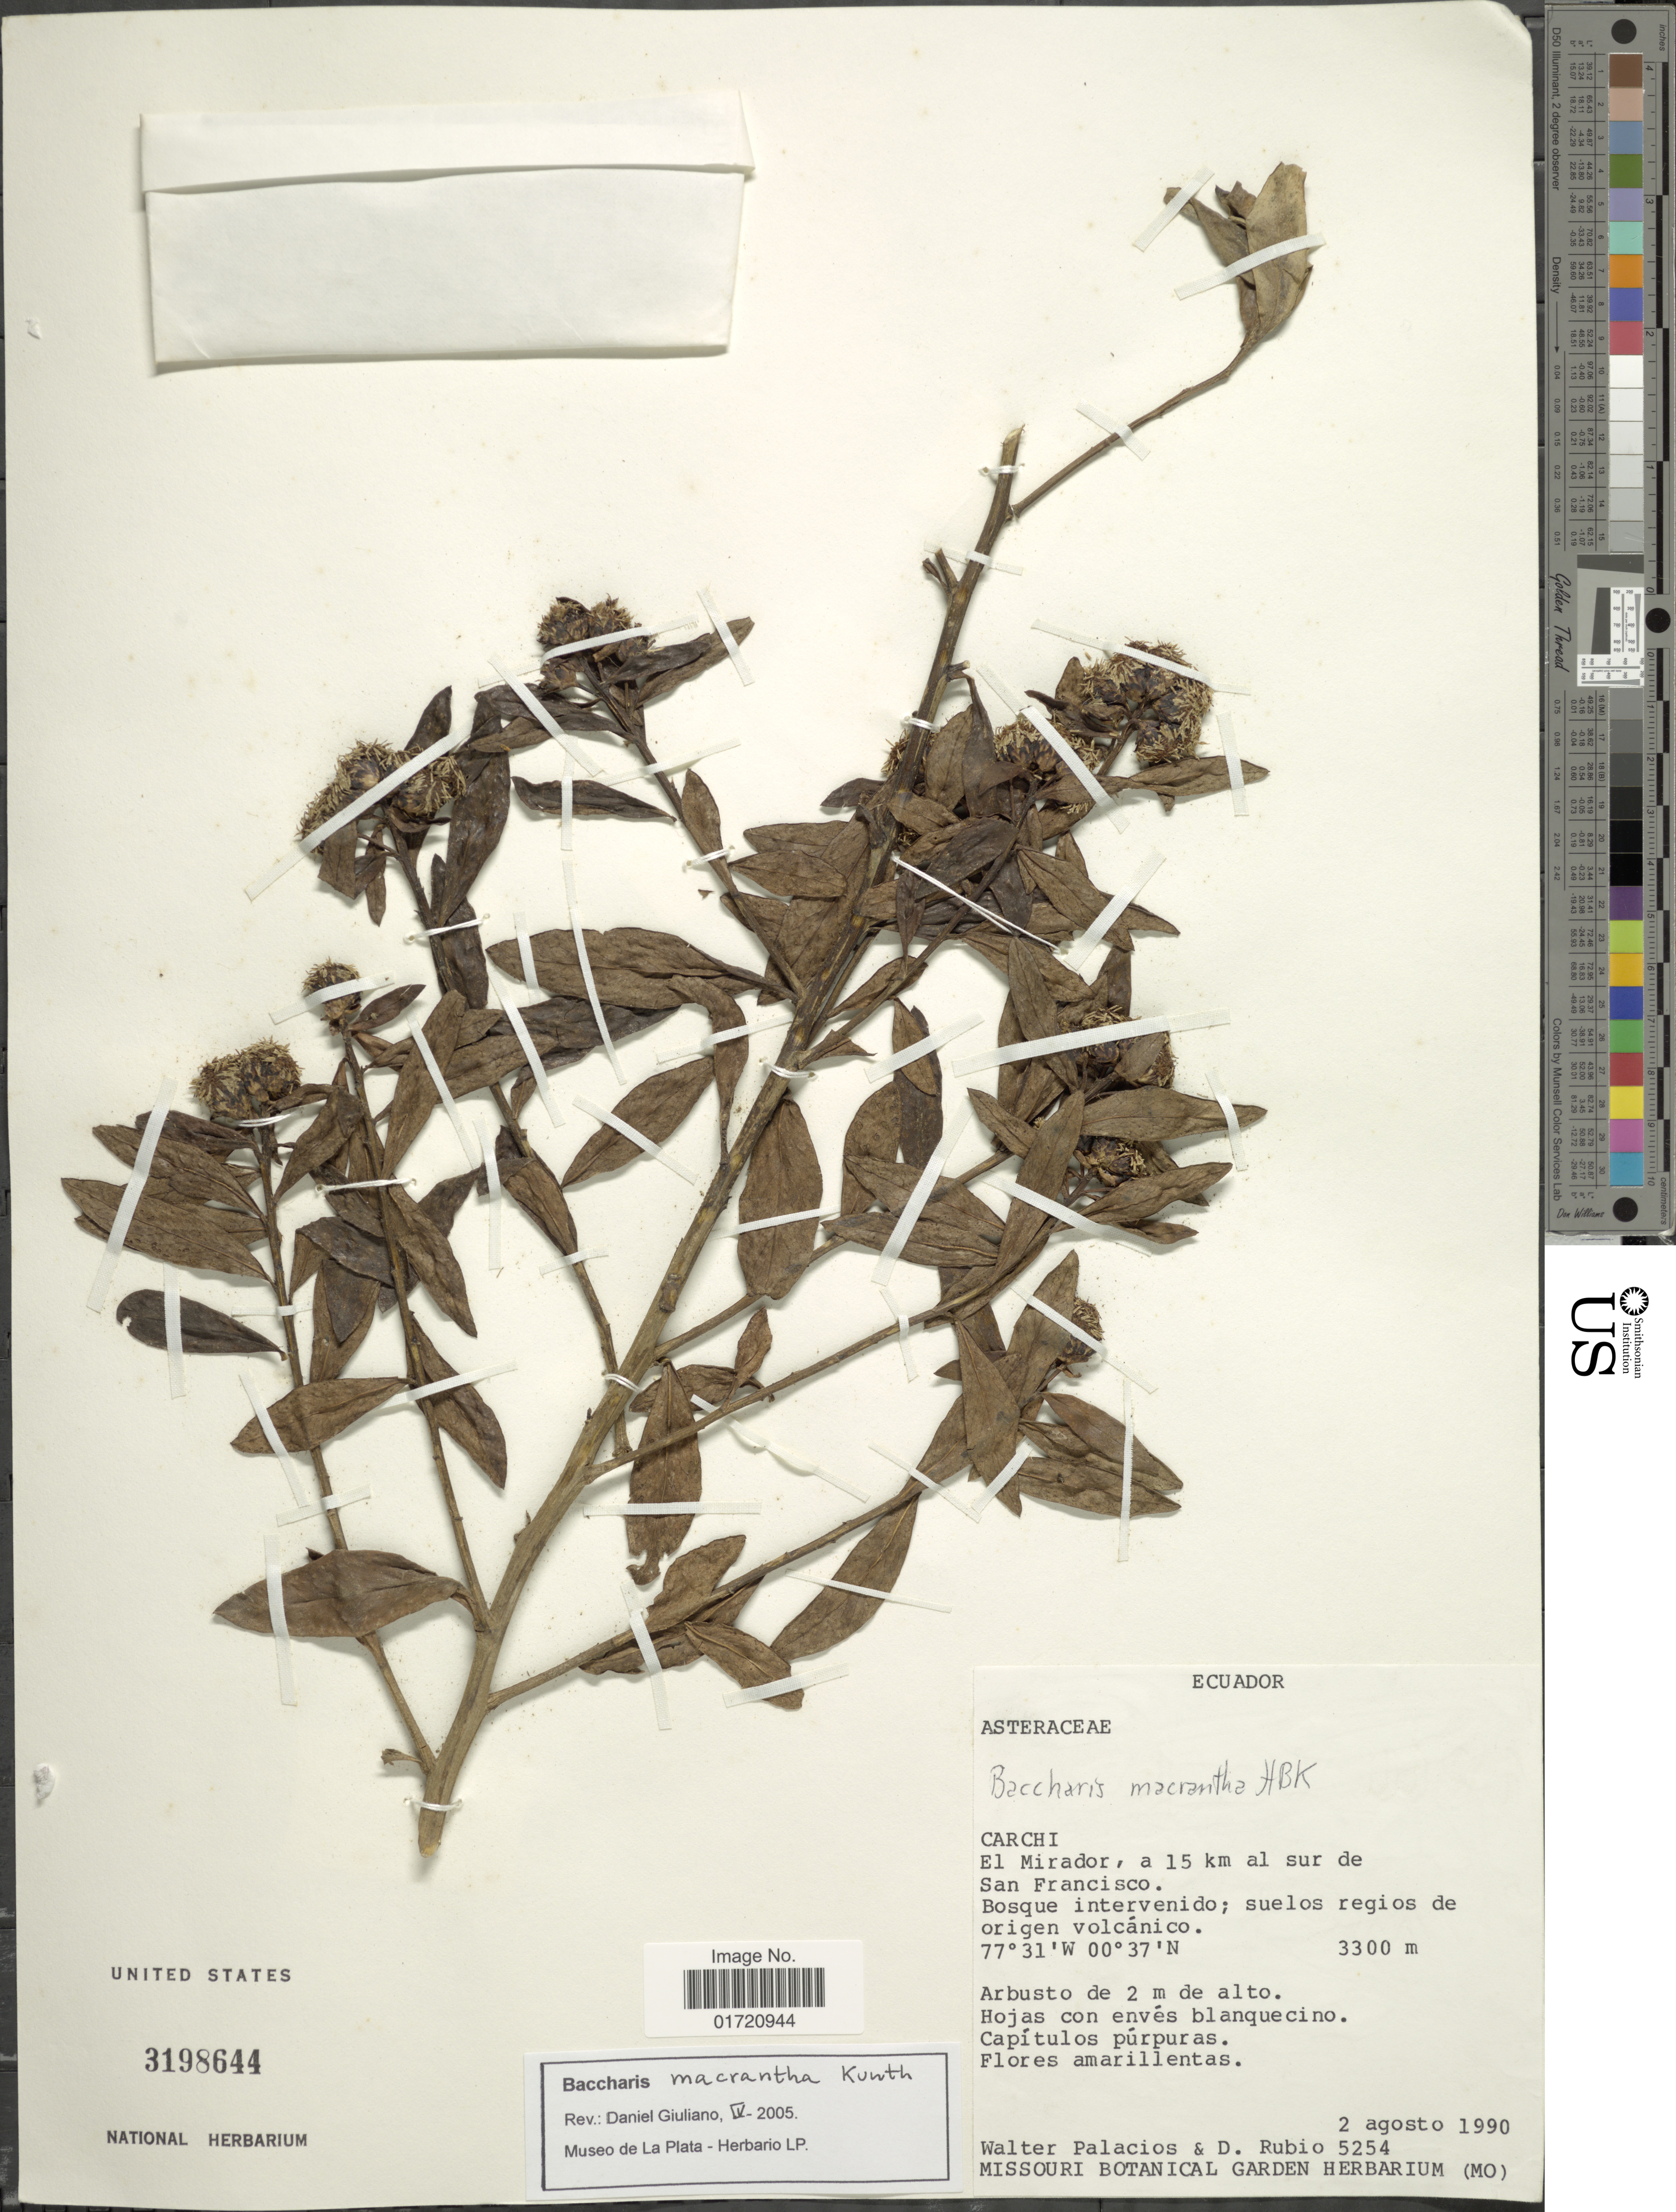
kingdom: Plantae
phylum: Tracheophyta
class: Magnoliopsida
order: Asterales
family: Asteraceae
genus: Baccharis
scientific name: Baccharis macrantha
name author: Kunth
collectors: W. Palacios & D. Rubio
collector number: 5254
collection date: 1990-08-02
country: Ecuador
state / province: Carchi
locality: El Mirador, a 15 km al sur de San Francisco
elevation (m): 3300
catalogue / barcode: US 3198644